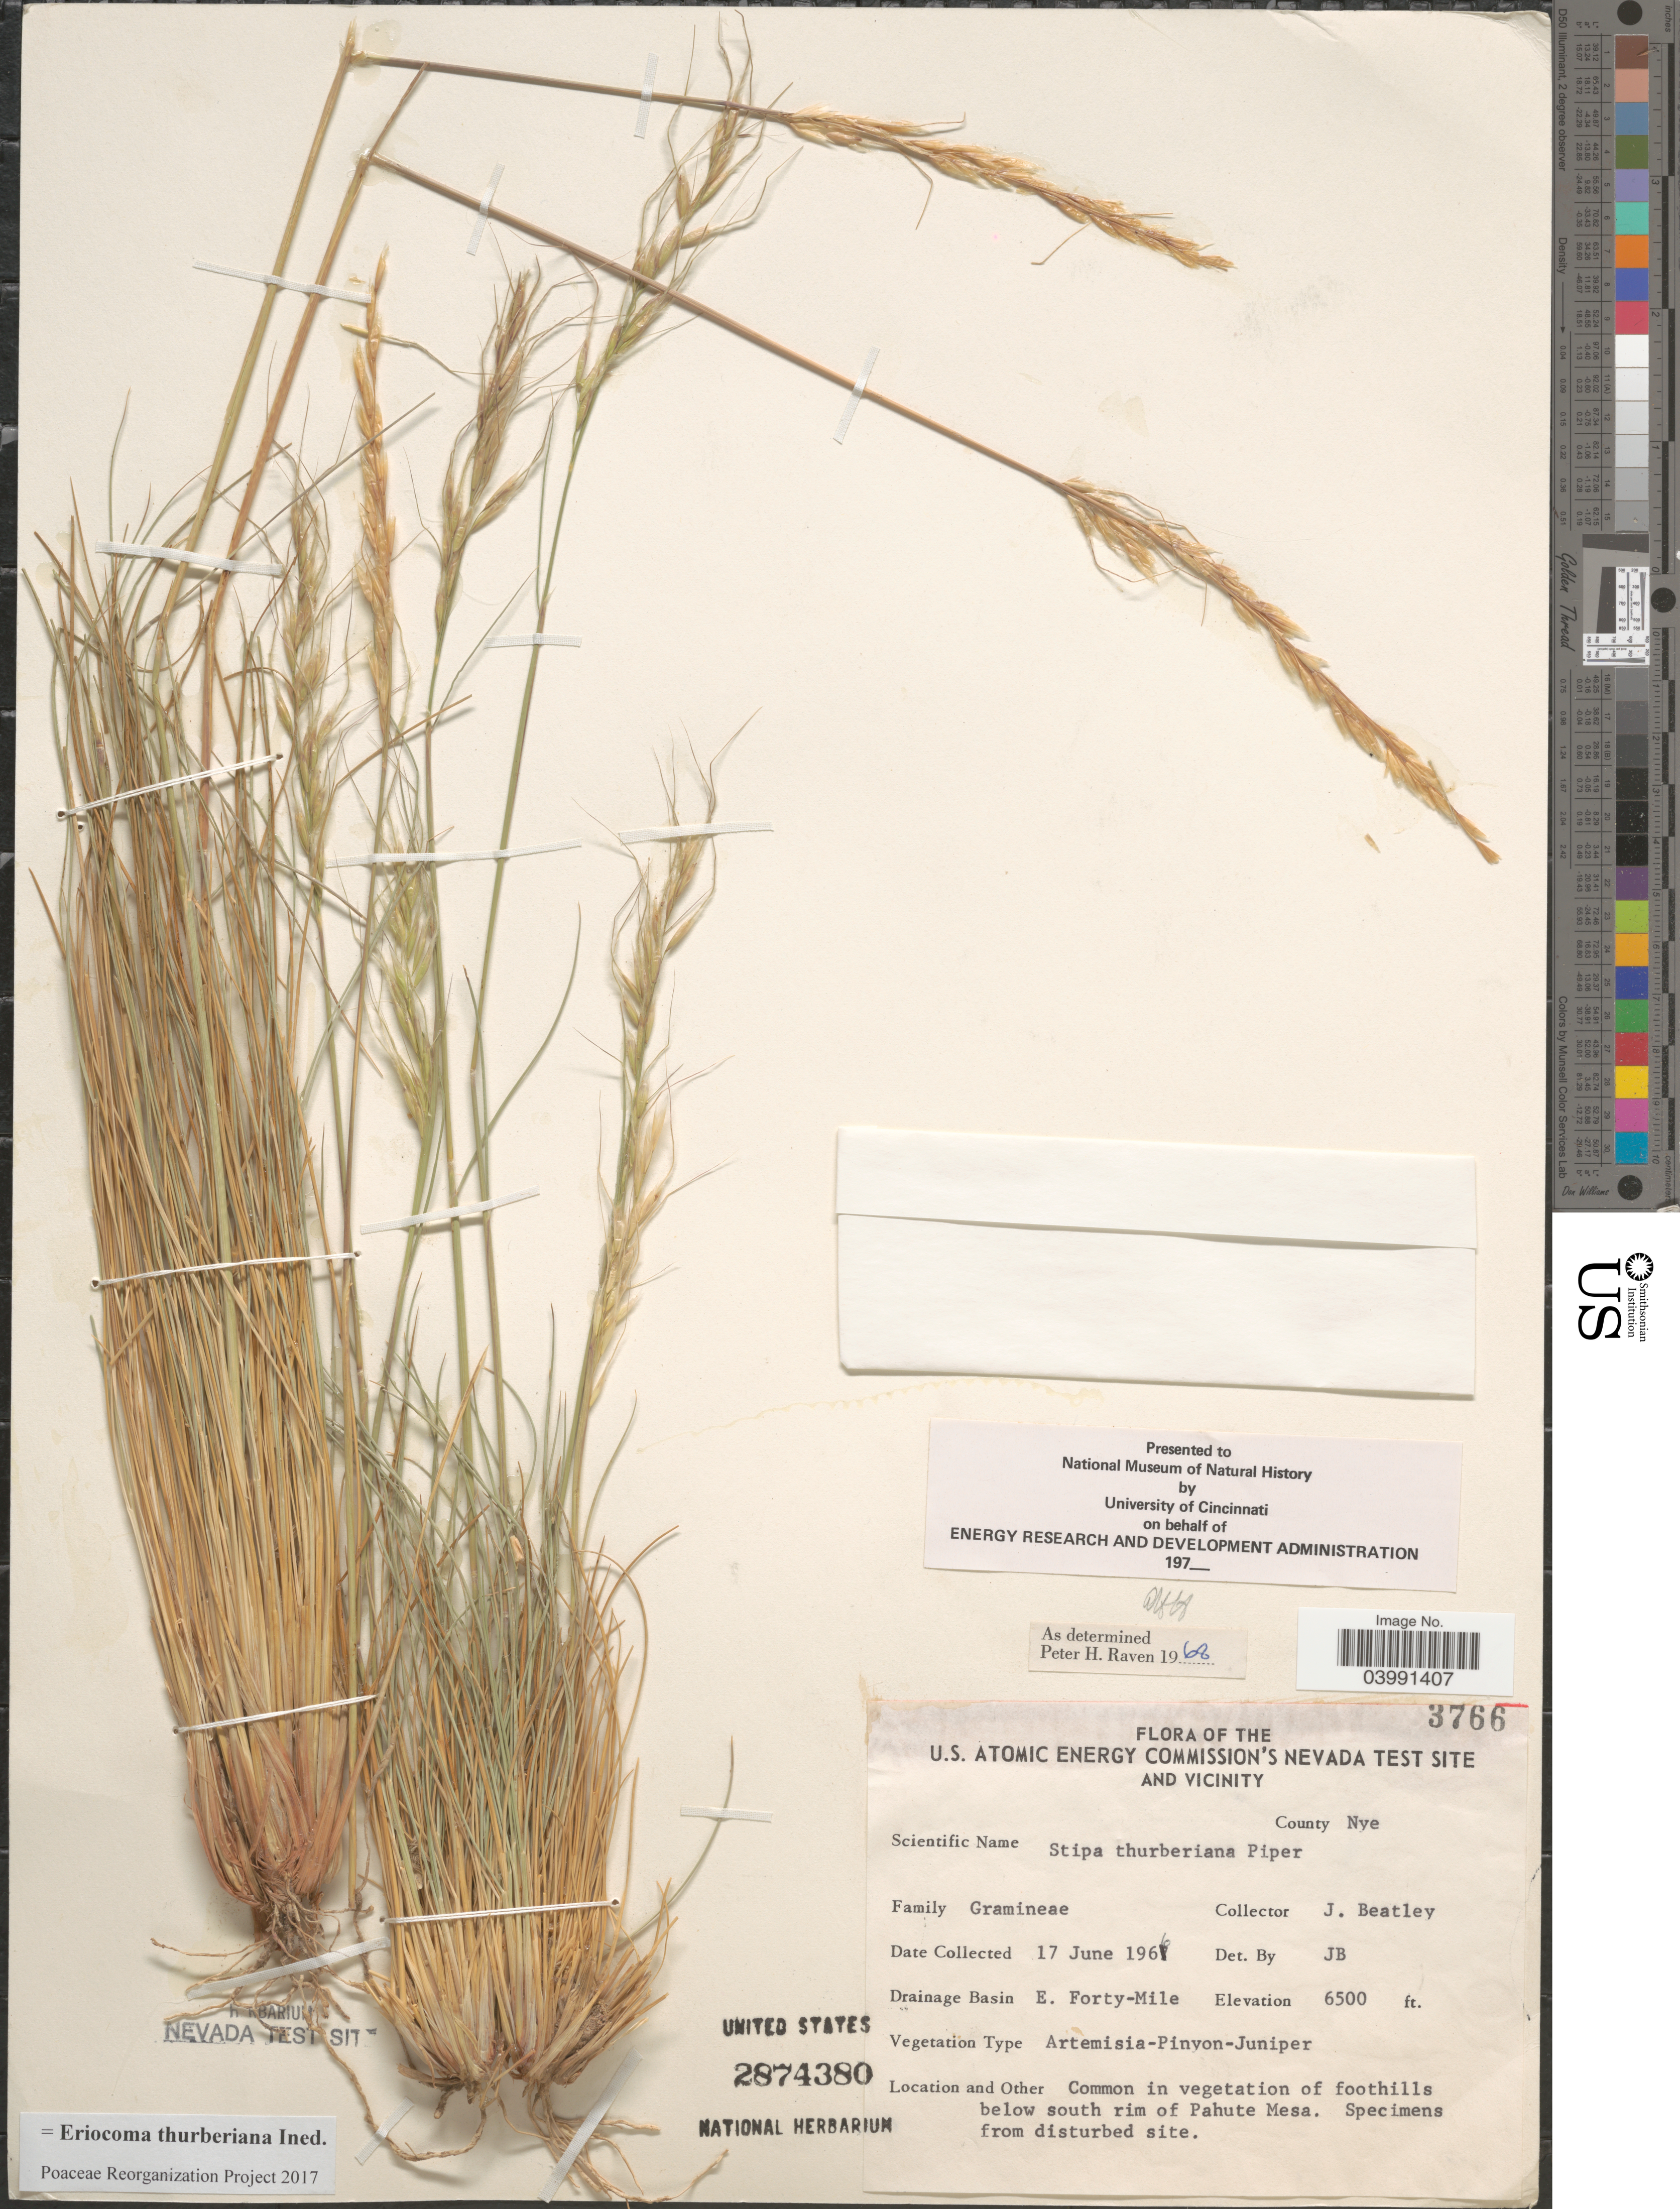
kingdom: Plantae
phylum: Tracheophyta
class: Liliopsida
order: Poales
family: Poaceae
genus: Eriocoma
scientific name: Eriocoma thurberiana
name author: (Piper) Romasch.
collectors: J. C. Beatley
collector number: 3766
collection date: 1966-06-17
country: United States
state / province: Nevada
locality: The U.S. Atomic Energy Commission's Nevada Test Site and Vicinity. County Nye. Drainage Basin E. Forty-Mile. In vegetation of foothills below south rim of Pahute Mesa.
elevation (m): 1981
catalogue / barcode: US 2874380